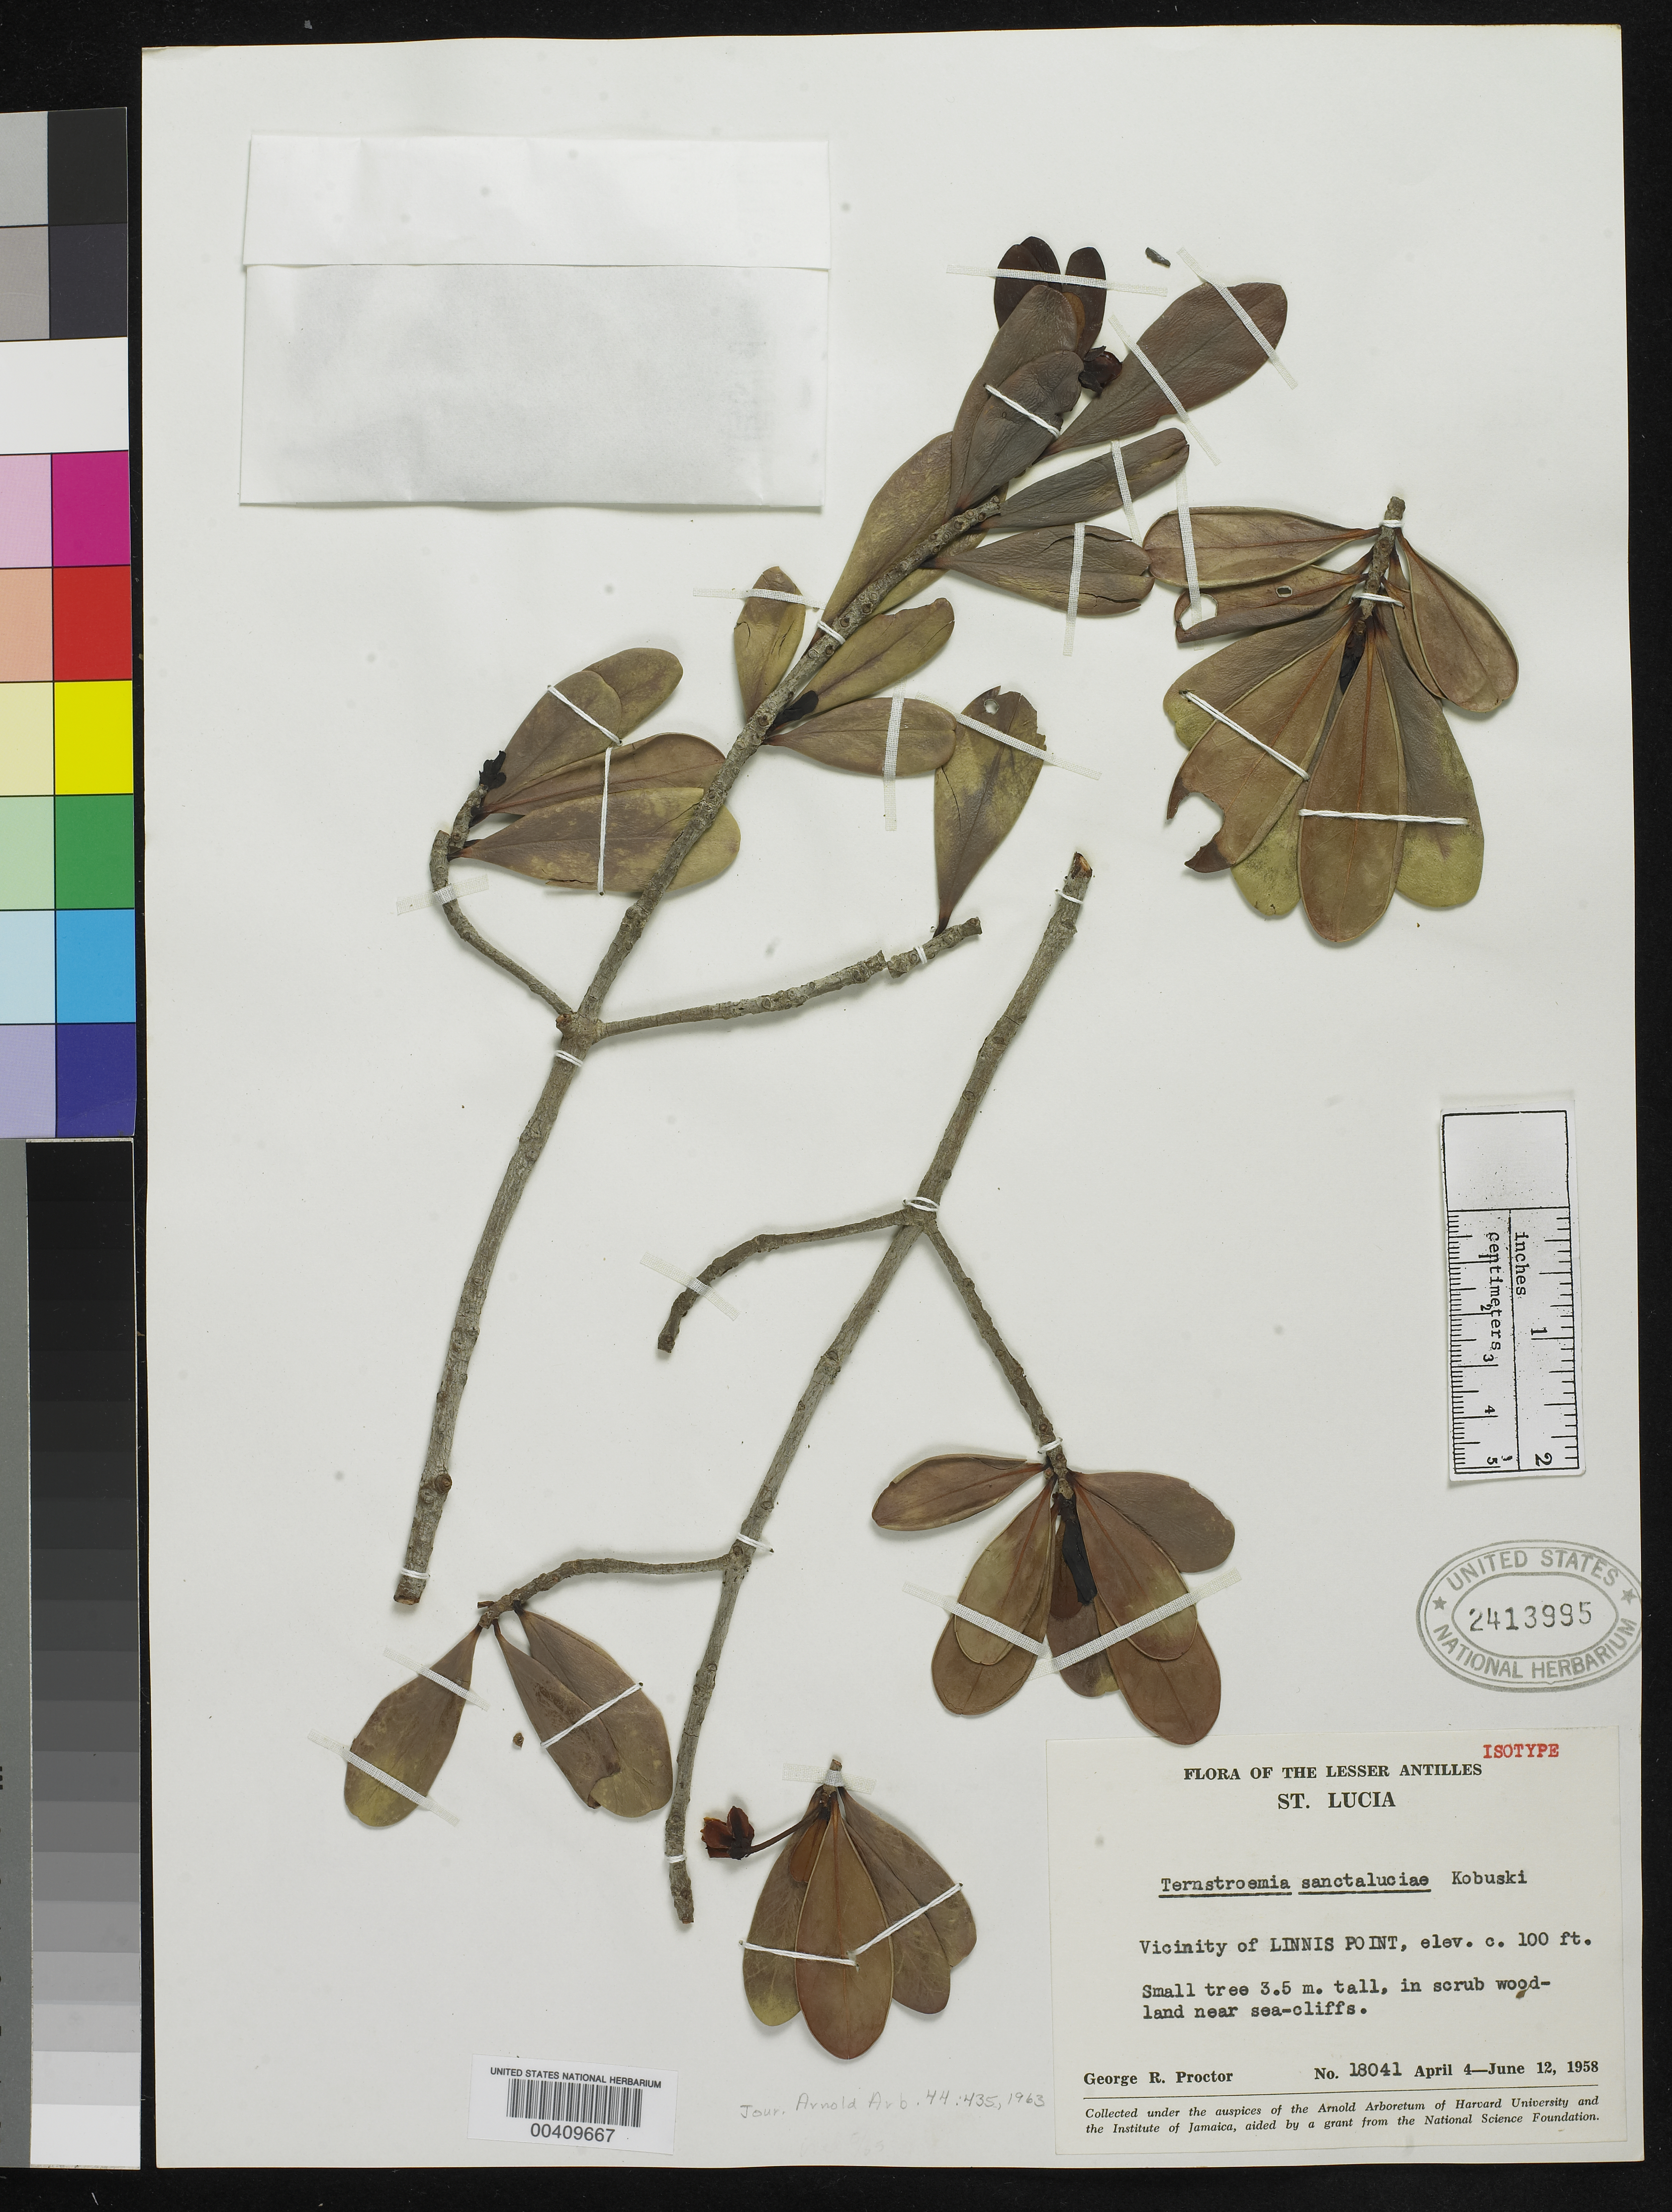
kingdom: Plantae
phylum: Tracheophyta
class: Magnoliopsida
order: Ericales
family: Pentaphylacaceae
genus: Ternstroemia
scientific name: Ternstroemia sanctaluciae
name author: Kobuski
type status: Isotype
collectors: G. R. Proctor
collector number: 18041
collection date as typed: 04 Apr 1958 to 12 Jun 1958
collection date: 1958-04-04/1958-06-12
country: St. Lucia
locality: Vicinity of Linnis Point.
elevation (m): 30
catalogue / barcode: US 2413995